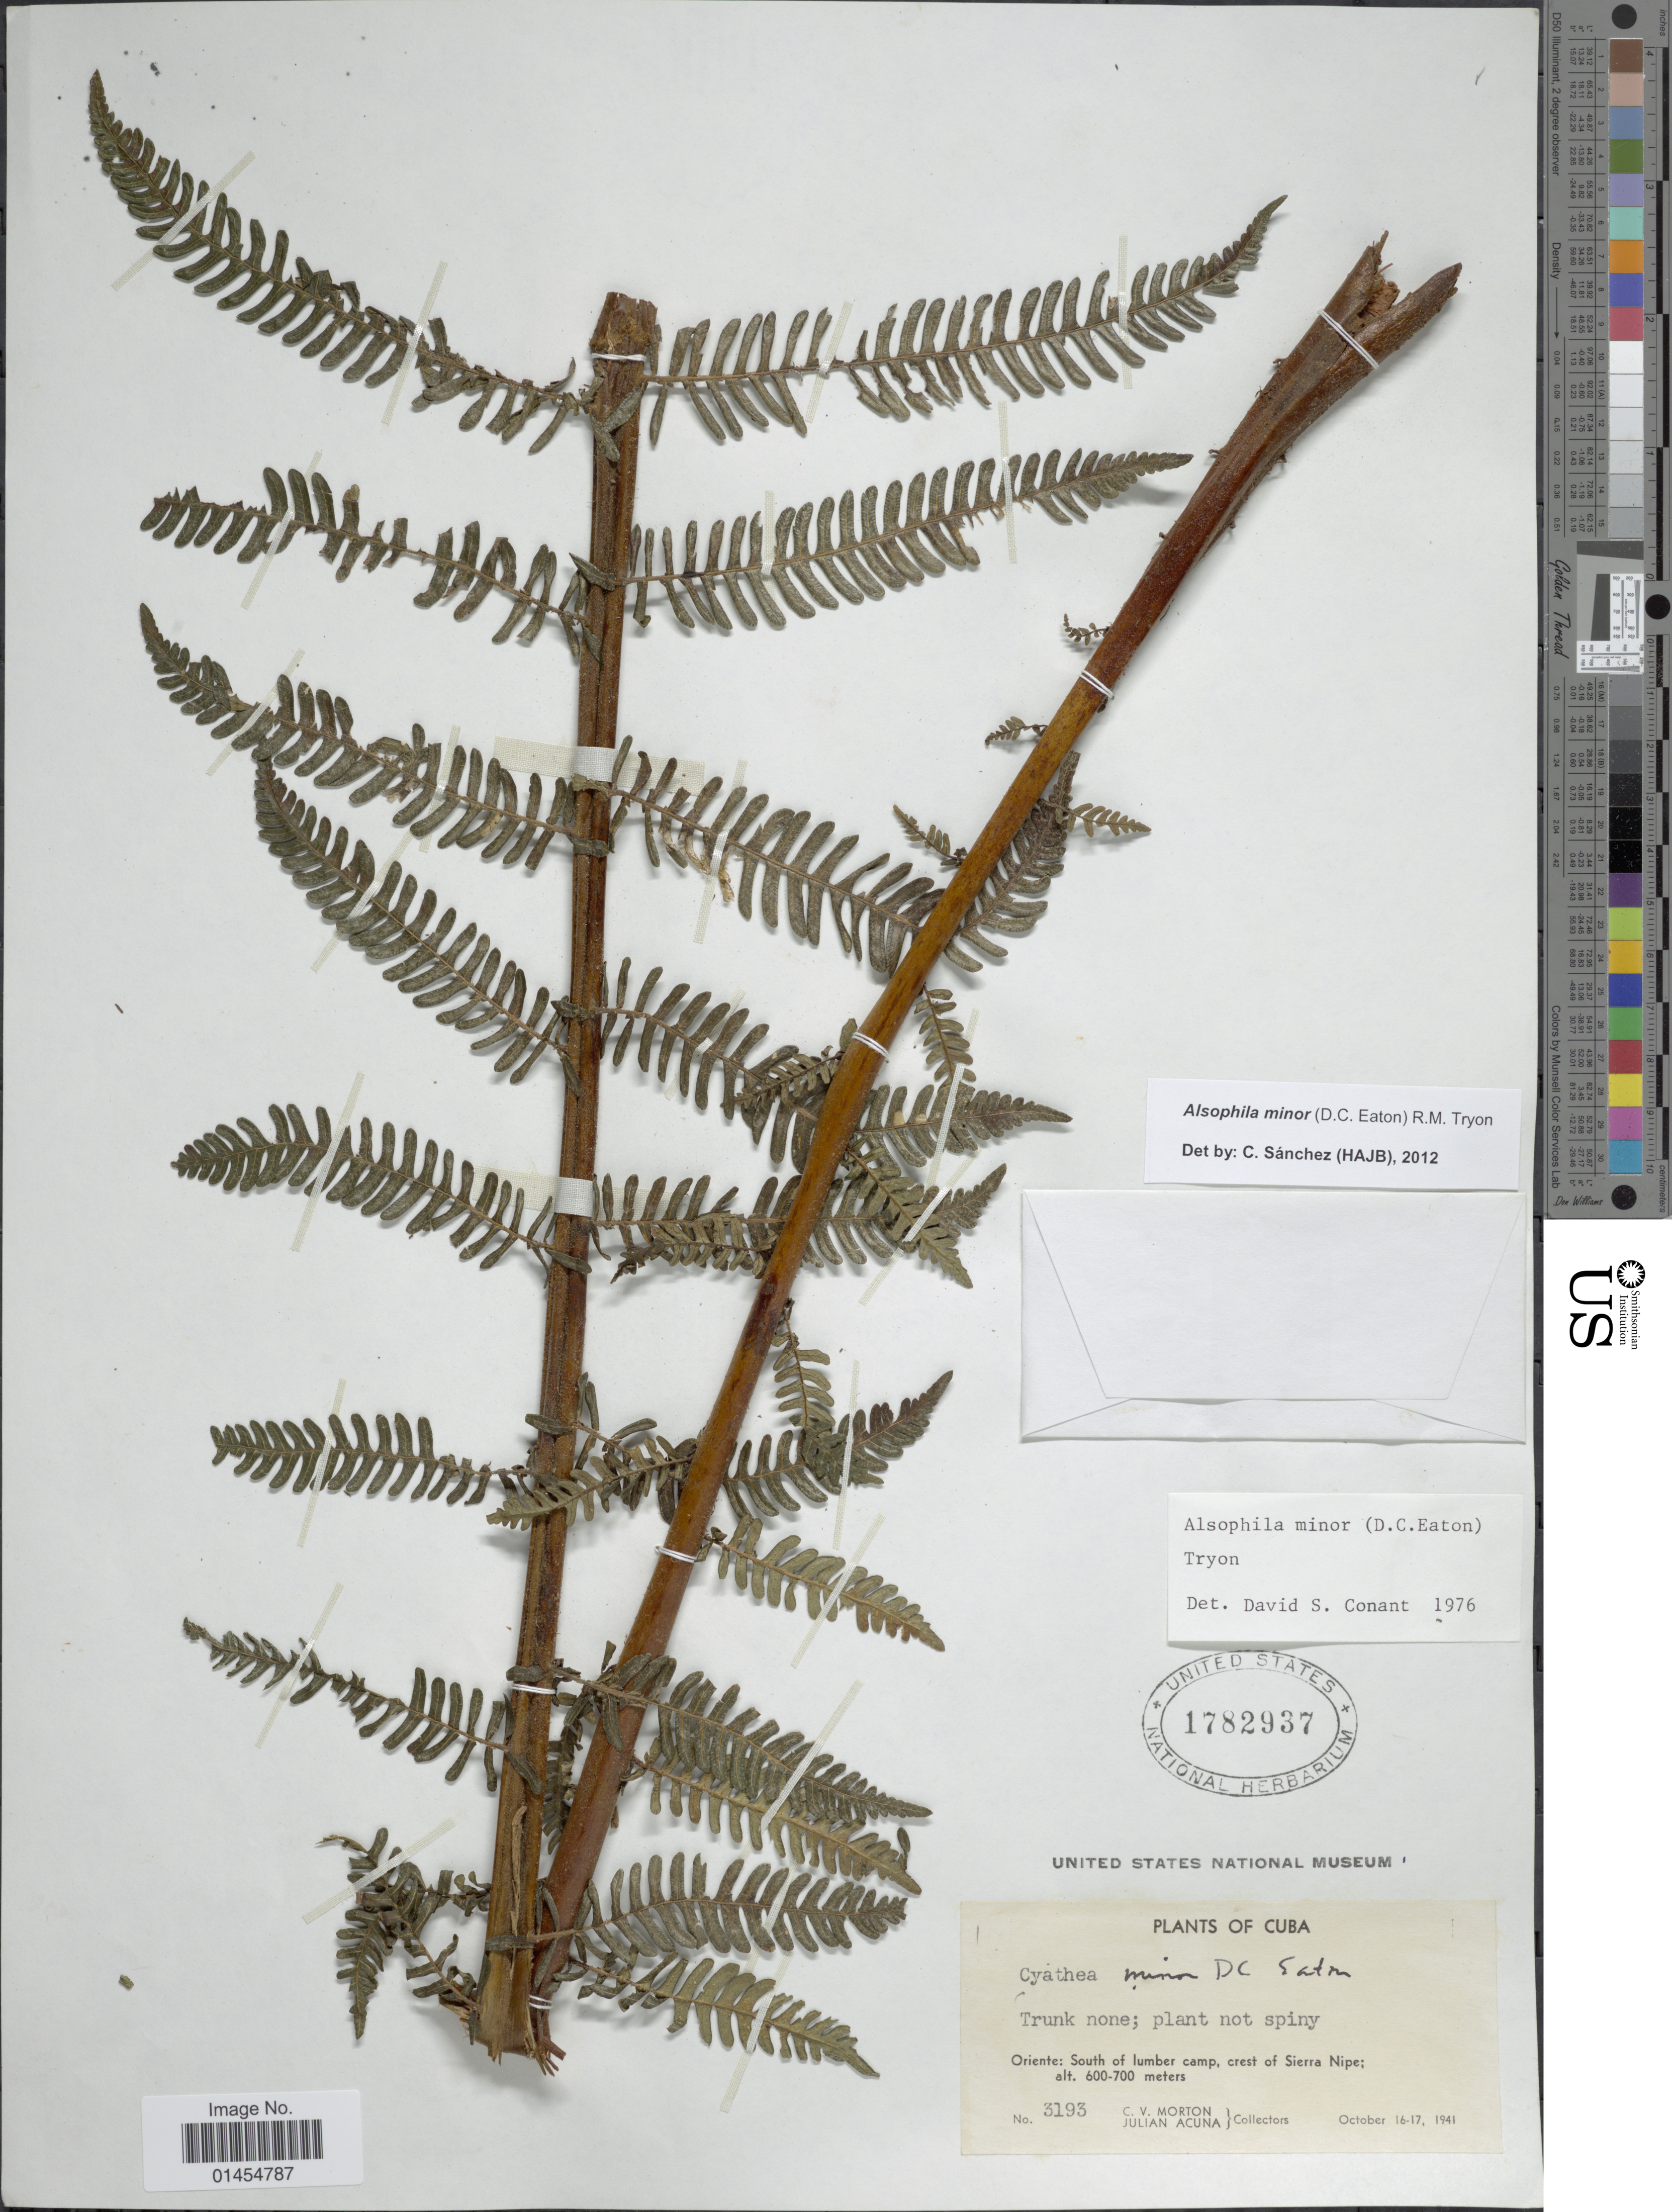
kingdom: Plantae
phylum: Tracheophyta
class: Polypodiopsida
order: Cyatheales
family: Cyatheaceae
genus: Alsophila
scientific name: Alsophila minor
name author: (D.C. Eaton) R.M. Tryon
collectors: C. V. Morton & J. B. Acuña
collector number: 3193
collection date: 1941-10-16/1941-10-17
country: Cuba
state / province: Oriente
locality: South of lumber camp, crest of Sierra Nipe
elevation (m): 600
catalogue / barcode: US 1782937